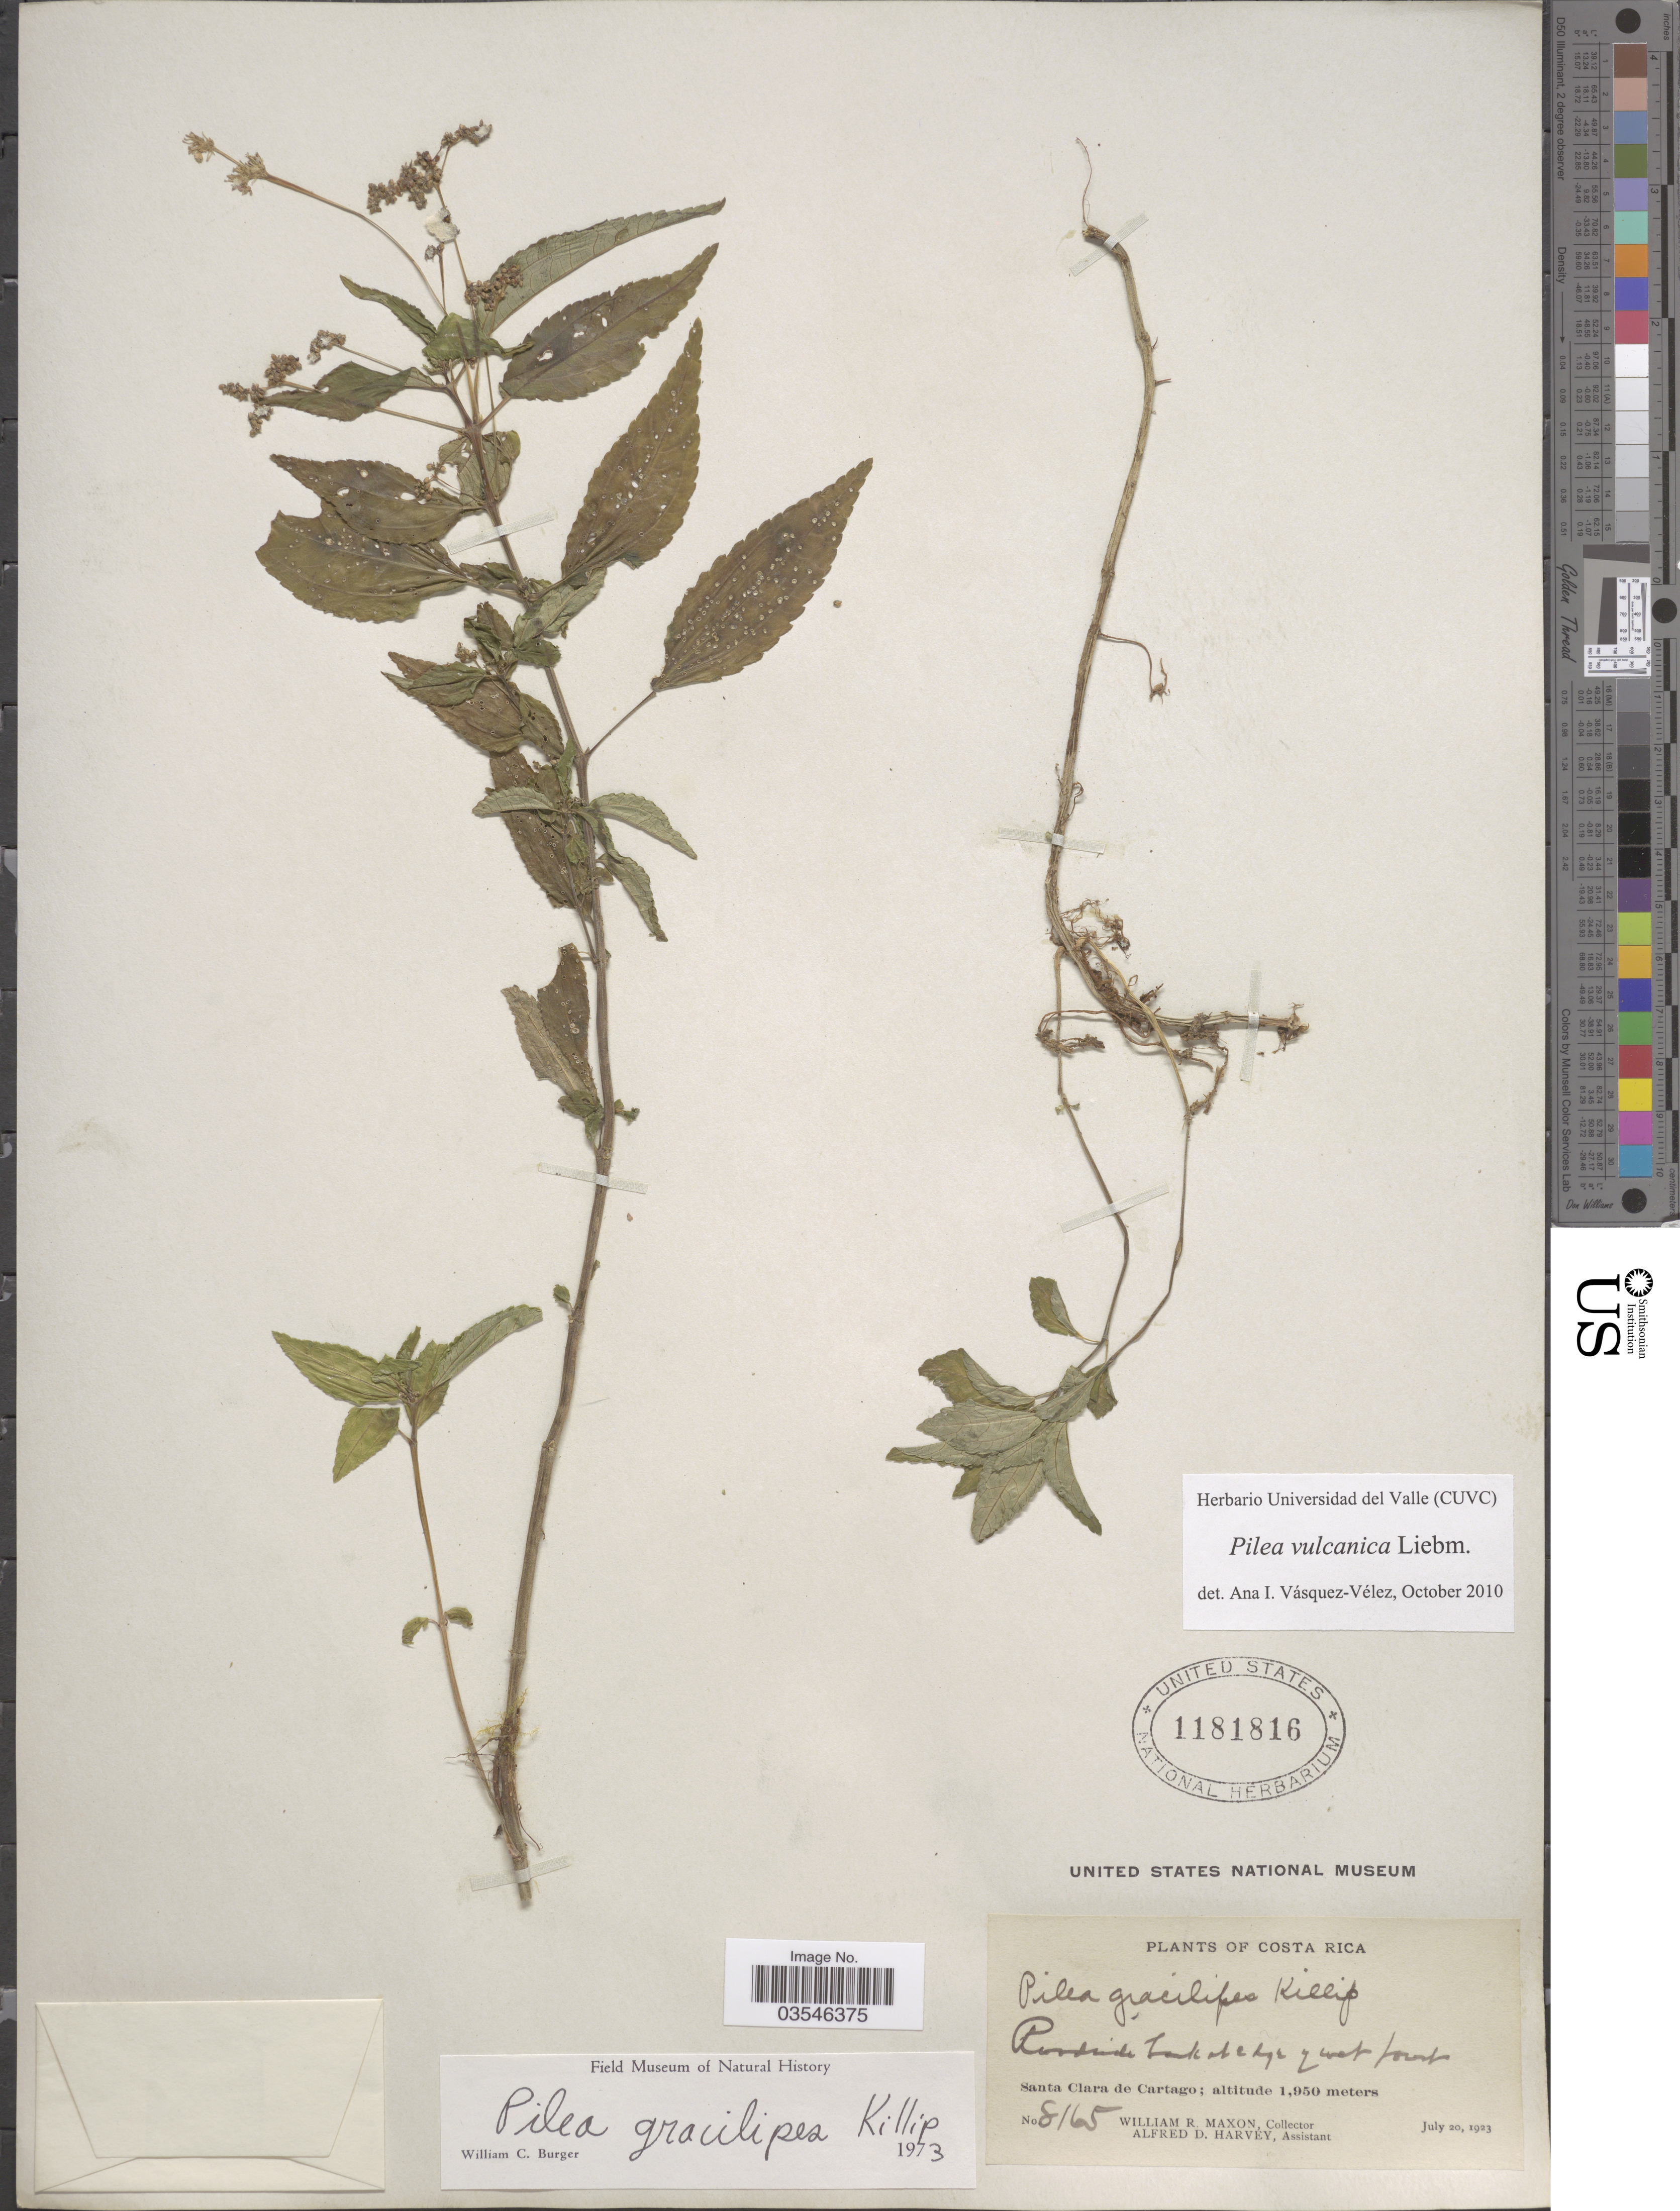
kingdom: Plantae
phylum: Tracheophyta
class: Magnoliopsida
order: Rosales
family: Urticaceae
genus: Pilea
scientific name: Pilea vulcanica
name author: Liebm.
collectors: W. R. Maxon & A. D. Harvey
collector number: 8165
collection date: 1923-07-20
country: Costa Rica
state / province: Cartago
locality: Santa Clara de Cartago.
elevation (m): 1950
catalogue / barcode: US 1181816